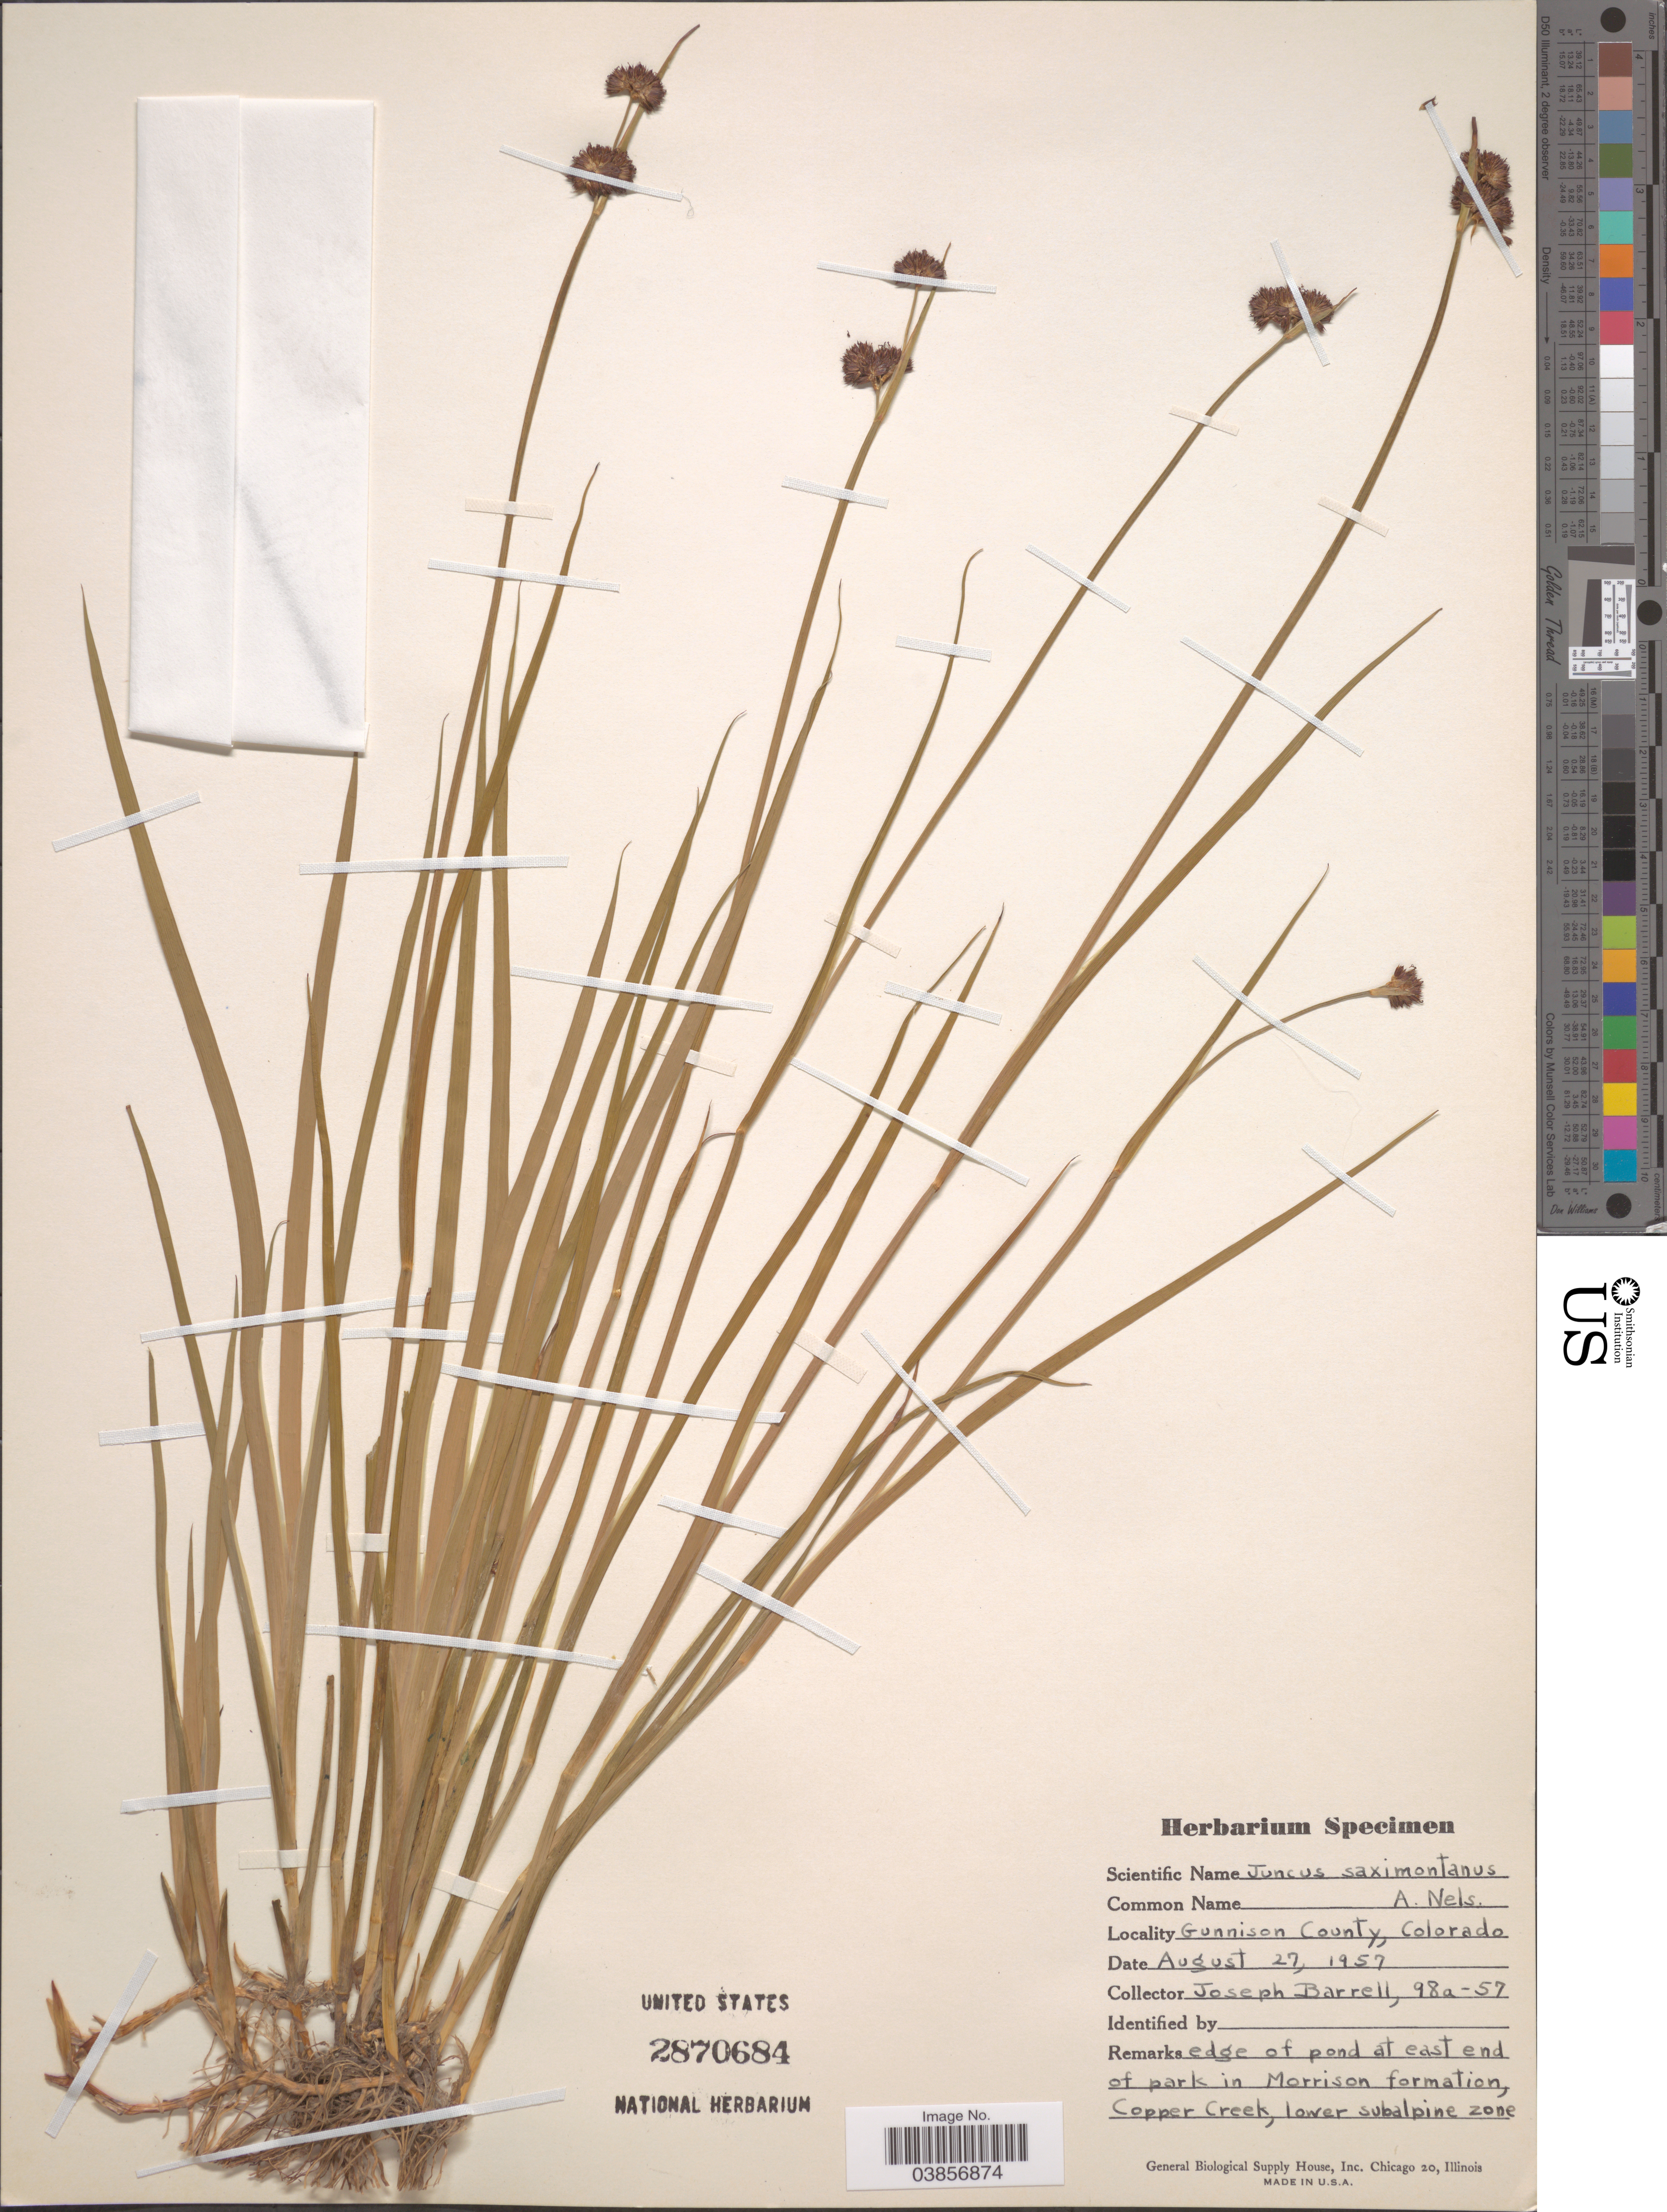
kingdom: Plantae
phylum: Tracheophyta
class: Liliopsida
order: Poales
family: Juncaceae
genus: Juncus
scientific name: Juncus saximontanus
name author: A. Nelson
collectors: J. Barrell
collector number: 98a-57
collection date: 1957-08-27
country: United States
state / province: Colorado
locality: Gunnison County. East end of park in Morrison formation, Copper Creek, lower subalpine zone.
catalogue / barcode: US 2870684